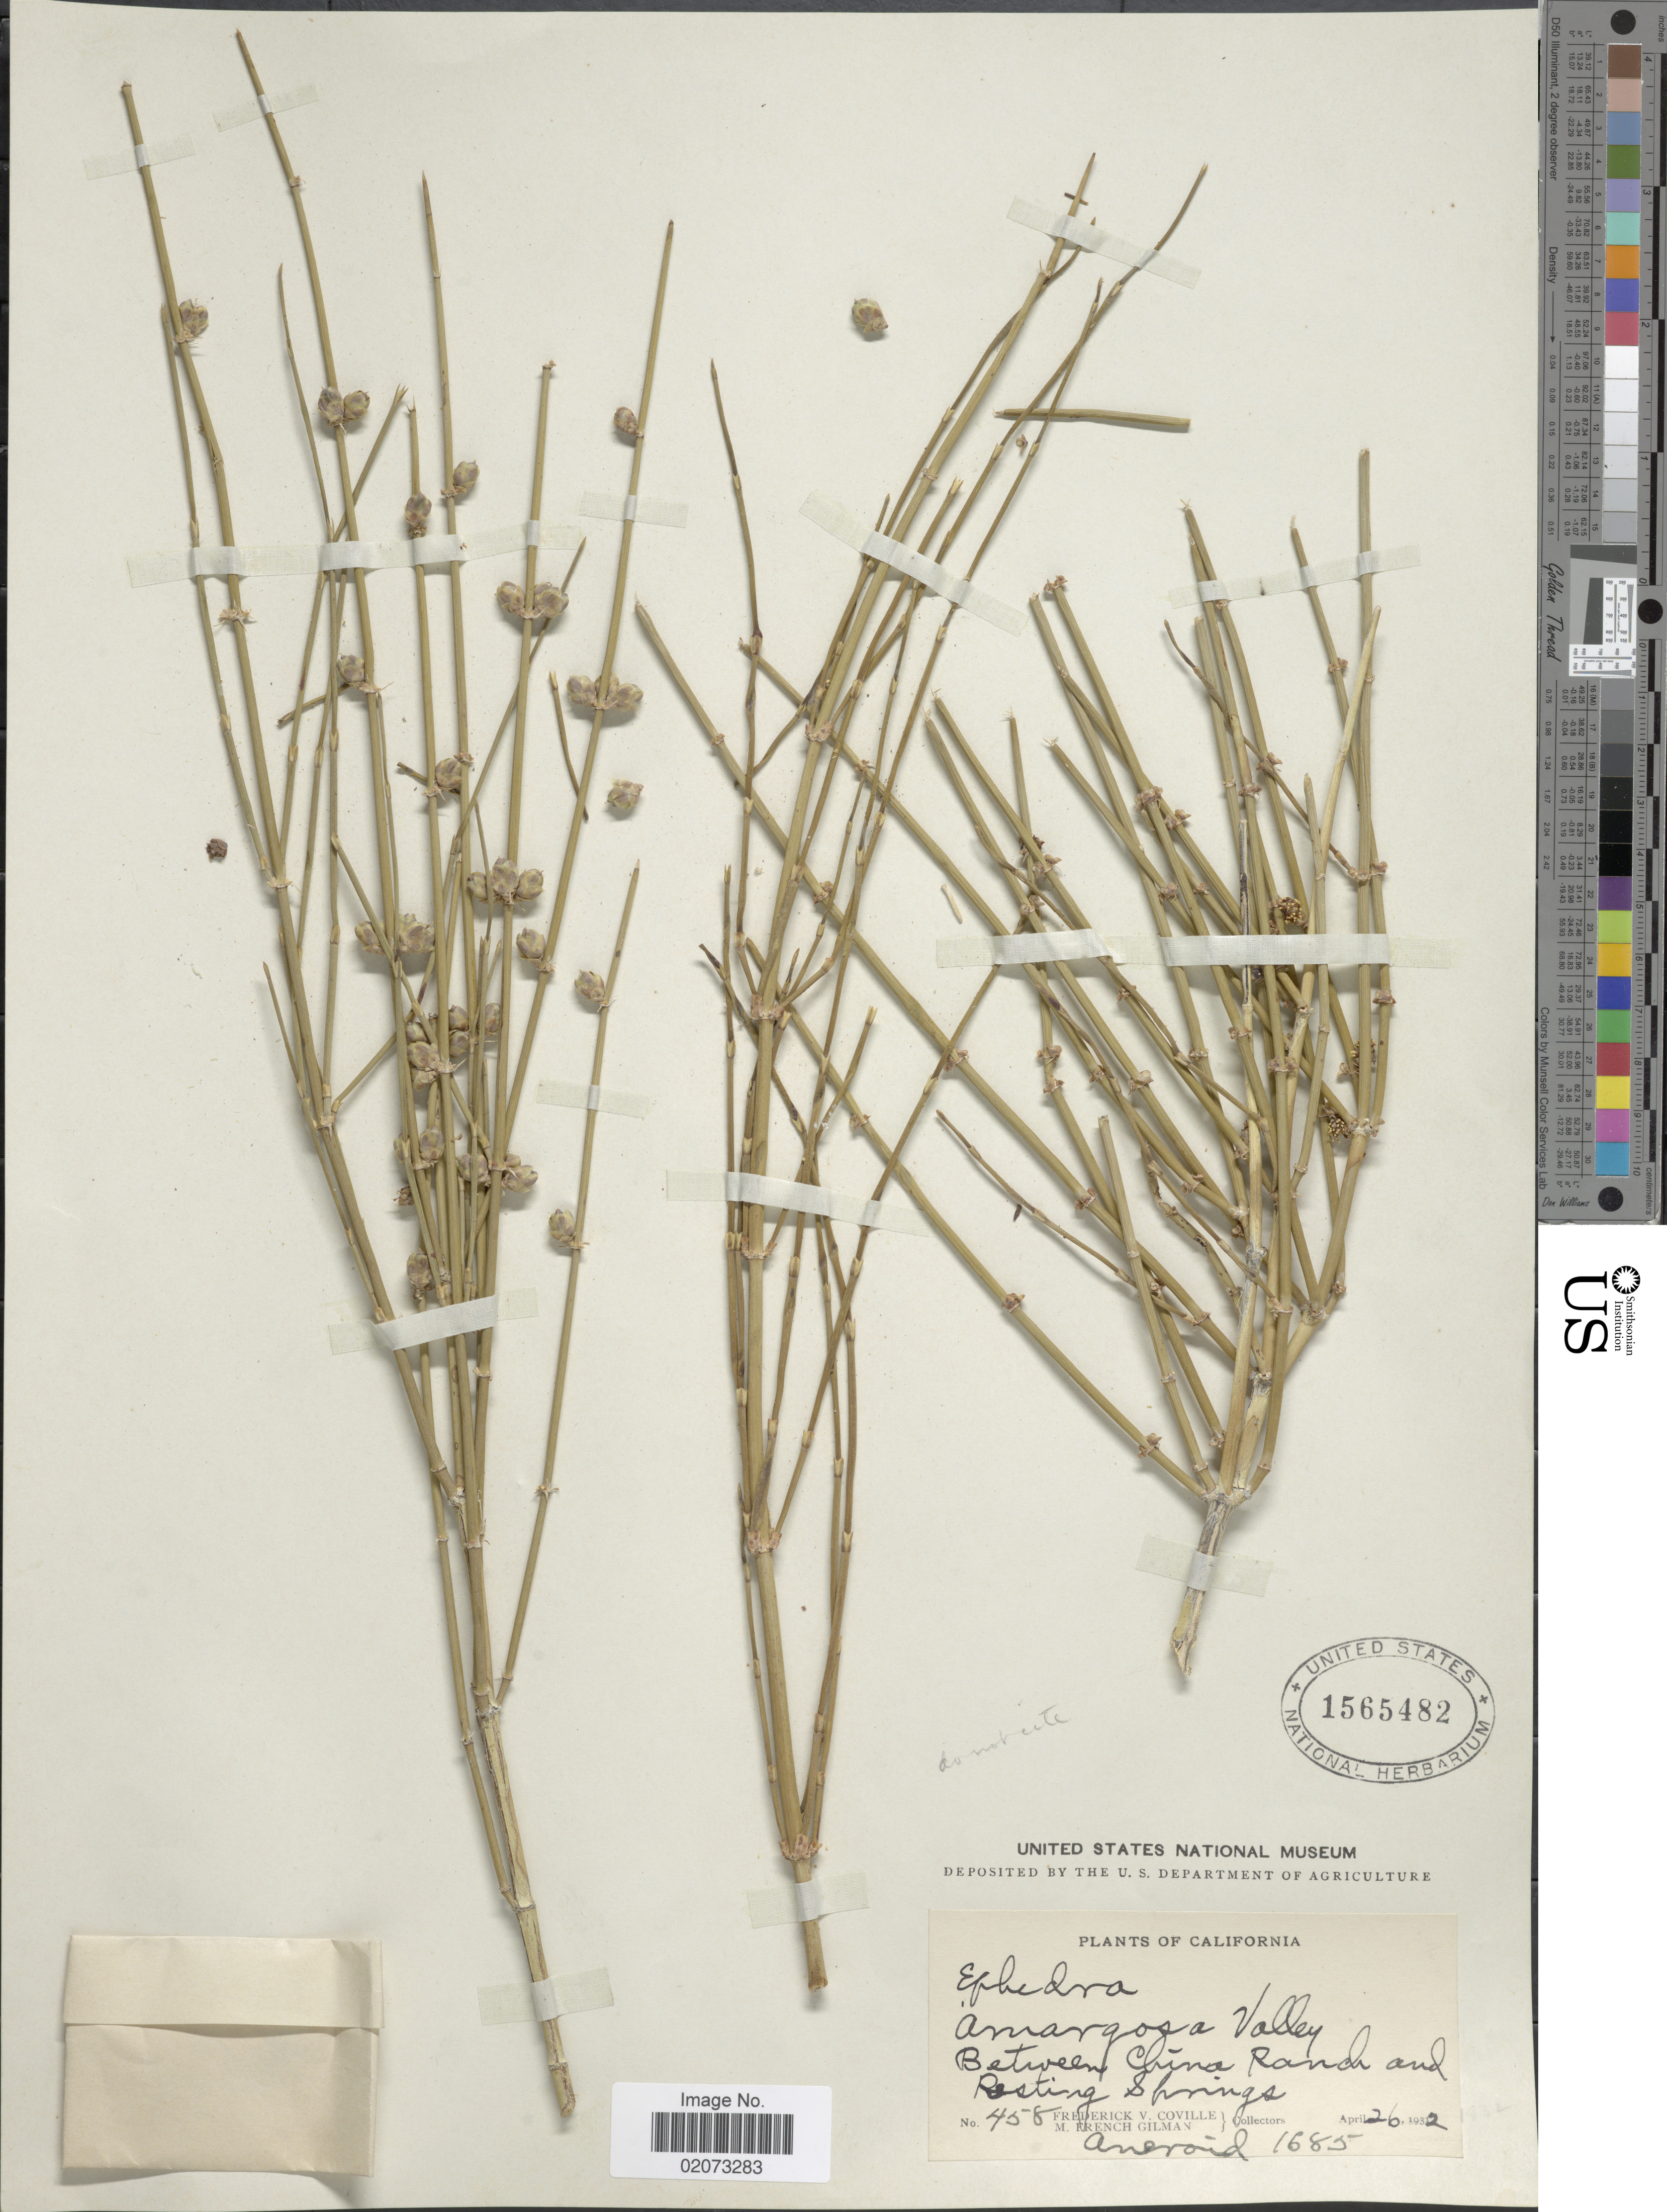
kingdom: Plantae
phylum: Tracheophyta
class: Gnetopsida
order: Ephedrales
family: Ephedraceae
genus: Ephedra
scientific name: Ephedra funerea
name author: Coville & C.V. Morton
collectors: F. V. Coville & M. F. Gilman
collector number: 458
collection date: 1932-04-26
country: United States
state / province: California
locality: Amargosa Valley. between China Ranch and Resting Springs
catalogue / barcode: US 1565482